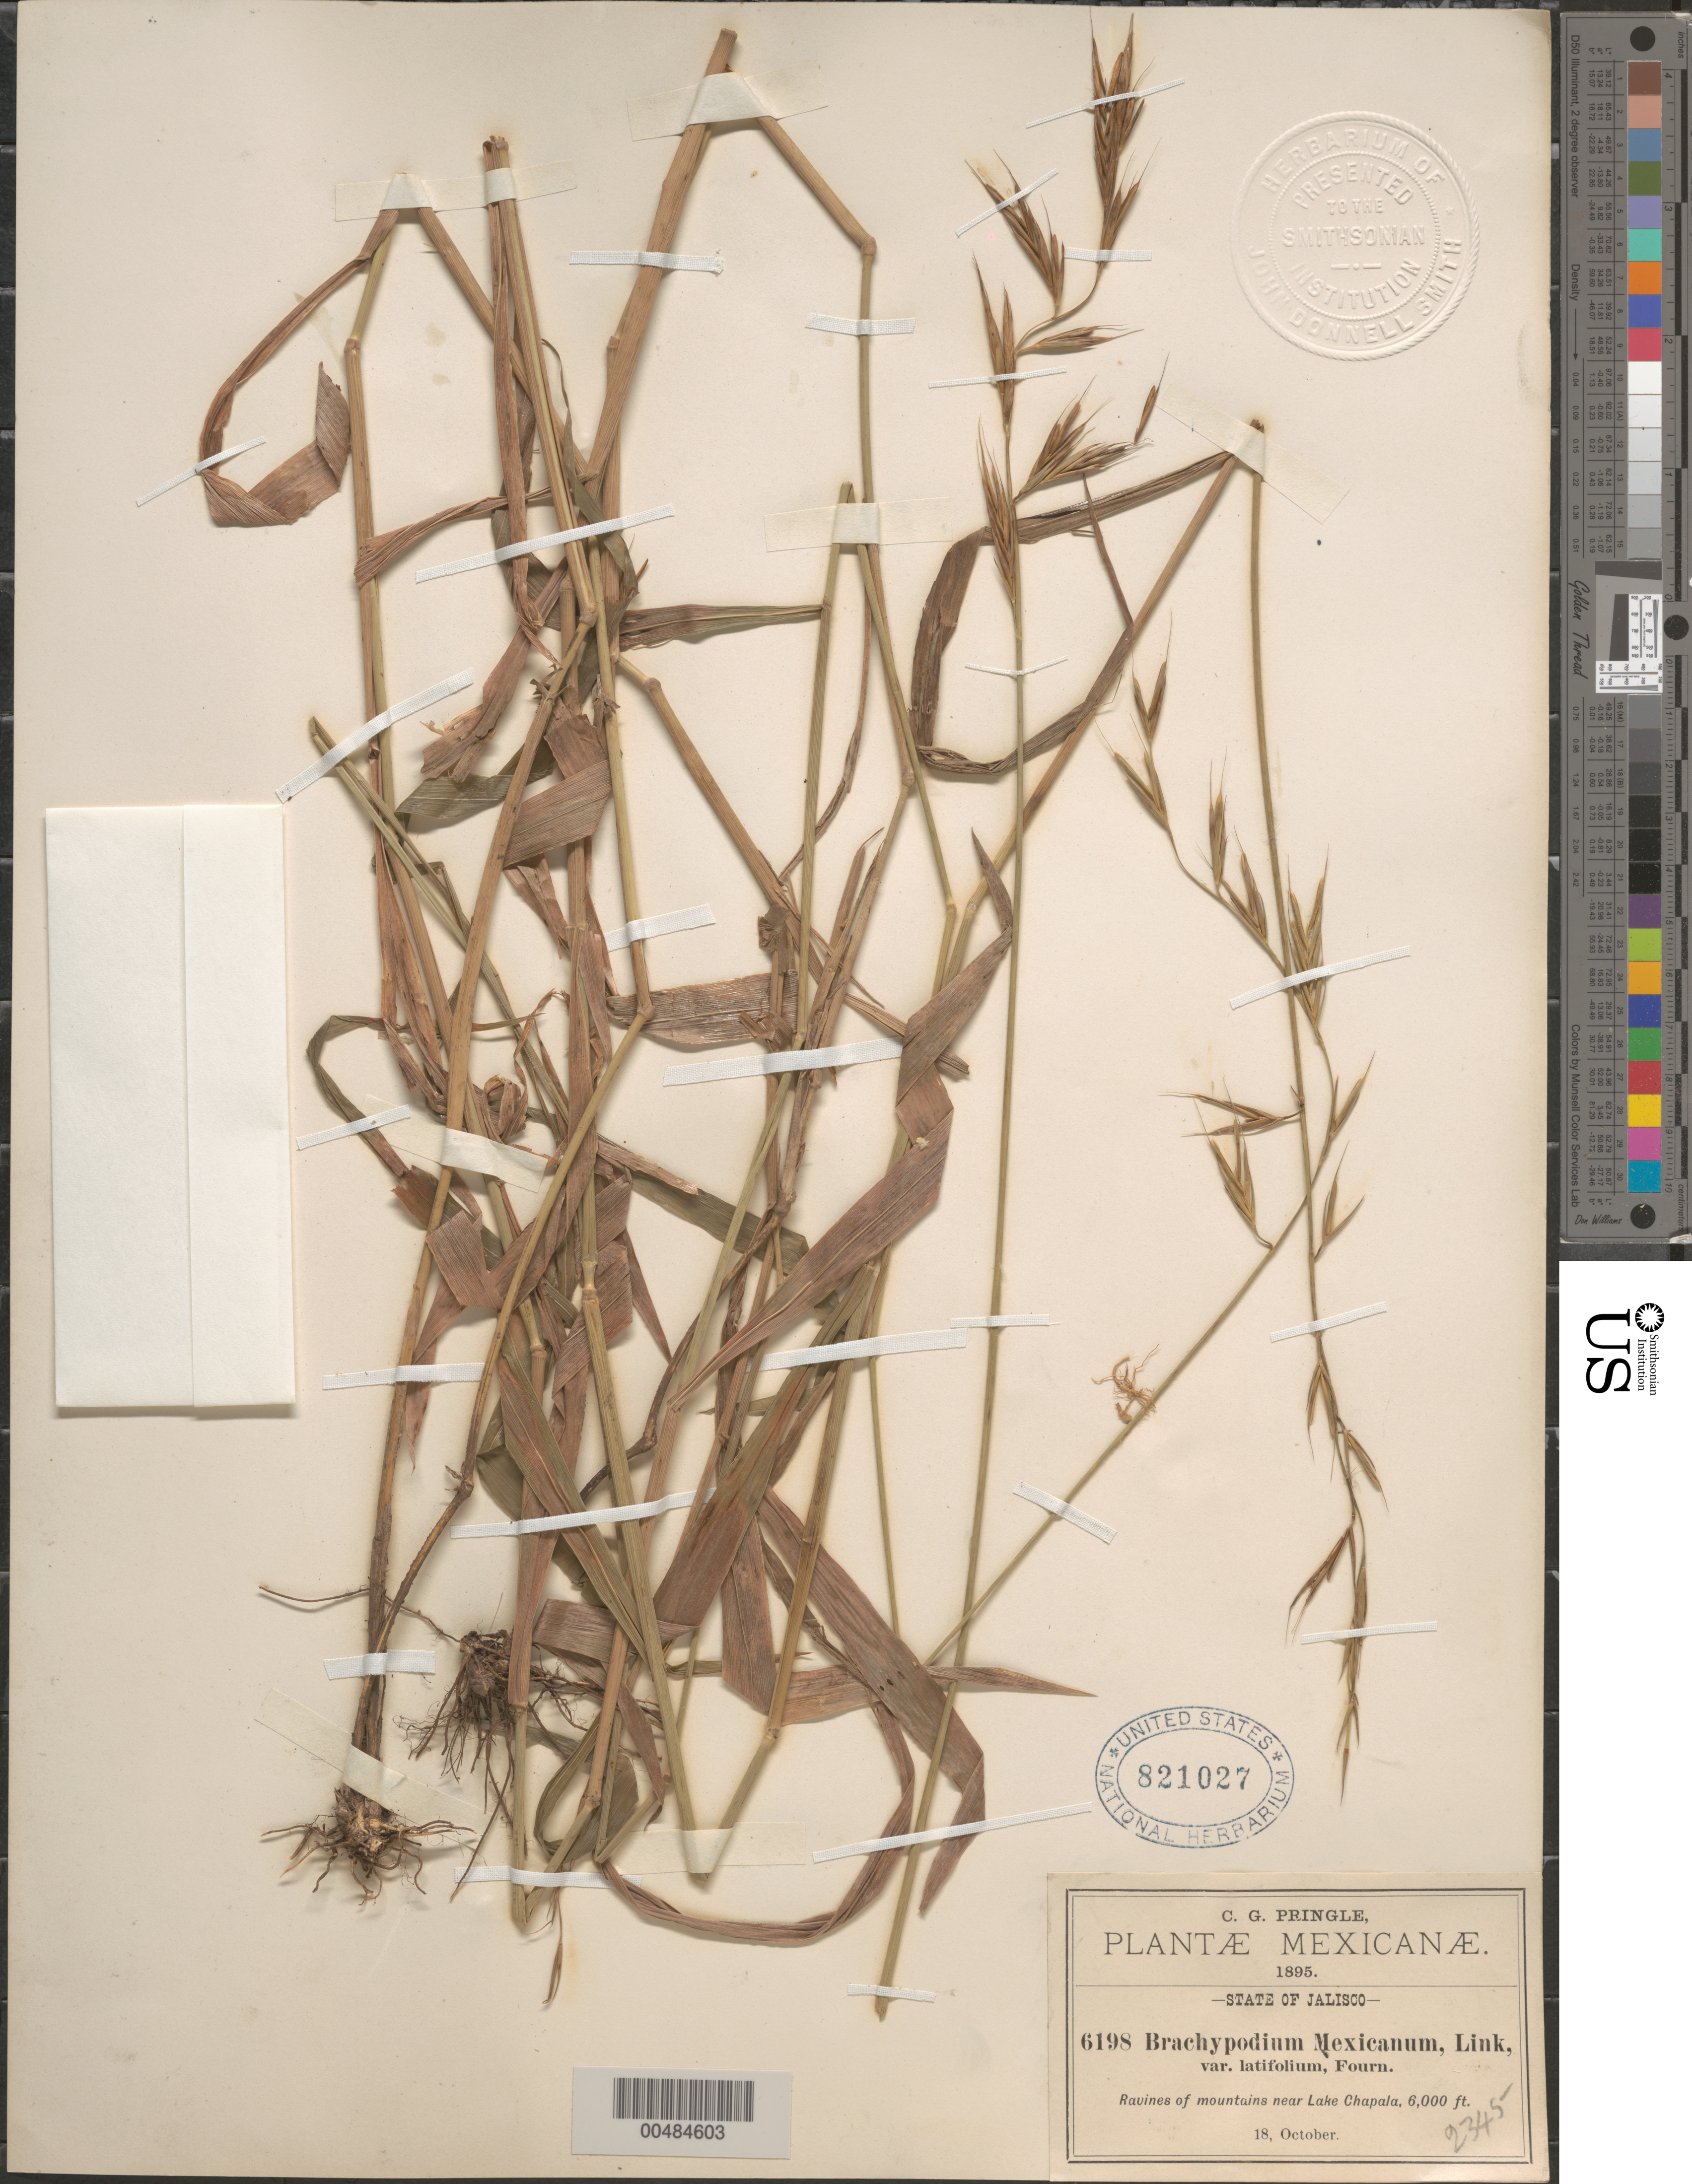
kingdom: Plantae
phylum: Tracheophyta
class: Liliopsida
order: Poales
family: Poaceae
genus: Brachypodium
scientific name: Brachypodium mexicanum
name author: (Roem. & Schult.) Link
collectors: C. G. Pringle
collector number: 6198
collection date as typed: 18 Oct 1895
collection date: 1895-10-18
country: Mexico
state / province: Jalisco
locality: Near Lake Chapala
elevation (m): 1829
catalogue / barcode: US 821027